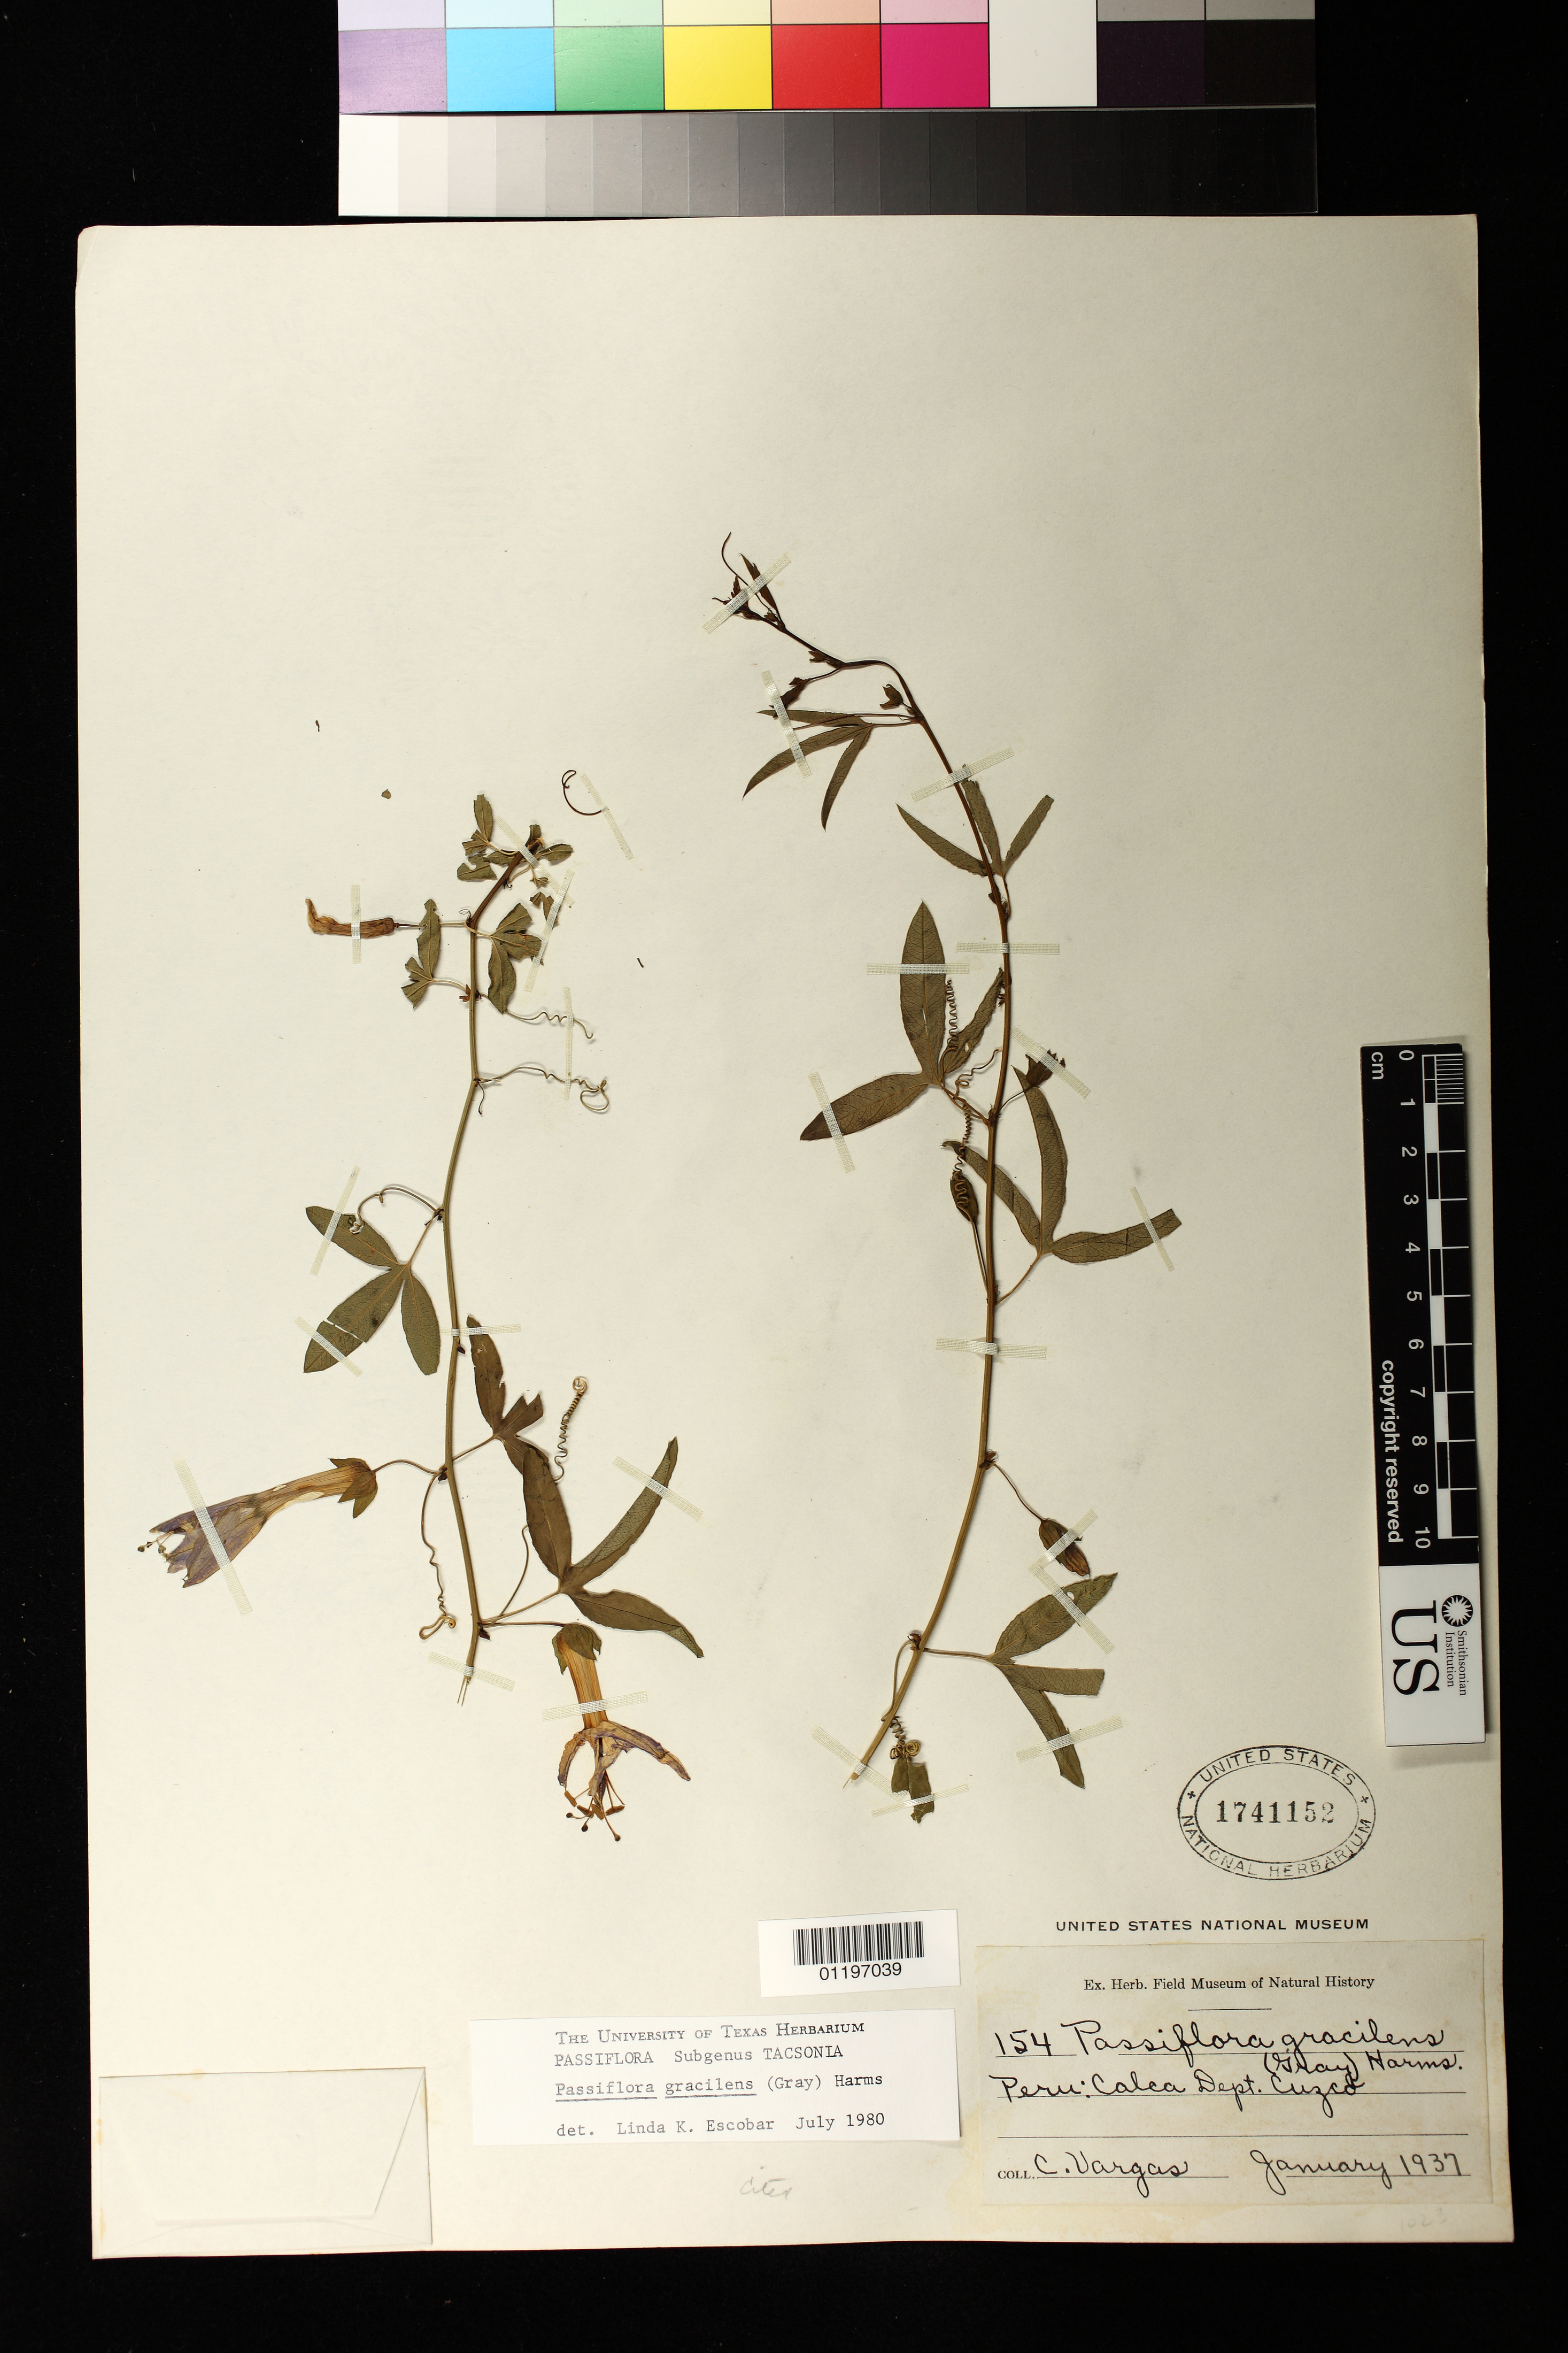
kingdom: Plantae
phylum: Tracheophyta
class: Magnoliopsida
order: Malpighiales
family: Passifloraceae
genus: Passiflora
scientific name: Passiflora gracilens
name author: (A. Gray) Harms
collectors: C. Vargas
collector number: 154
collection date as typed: Jan 1937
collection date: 1937-01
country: Peru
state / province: Cusco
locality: Calca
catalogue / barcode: US 1741152